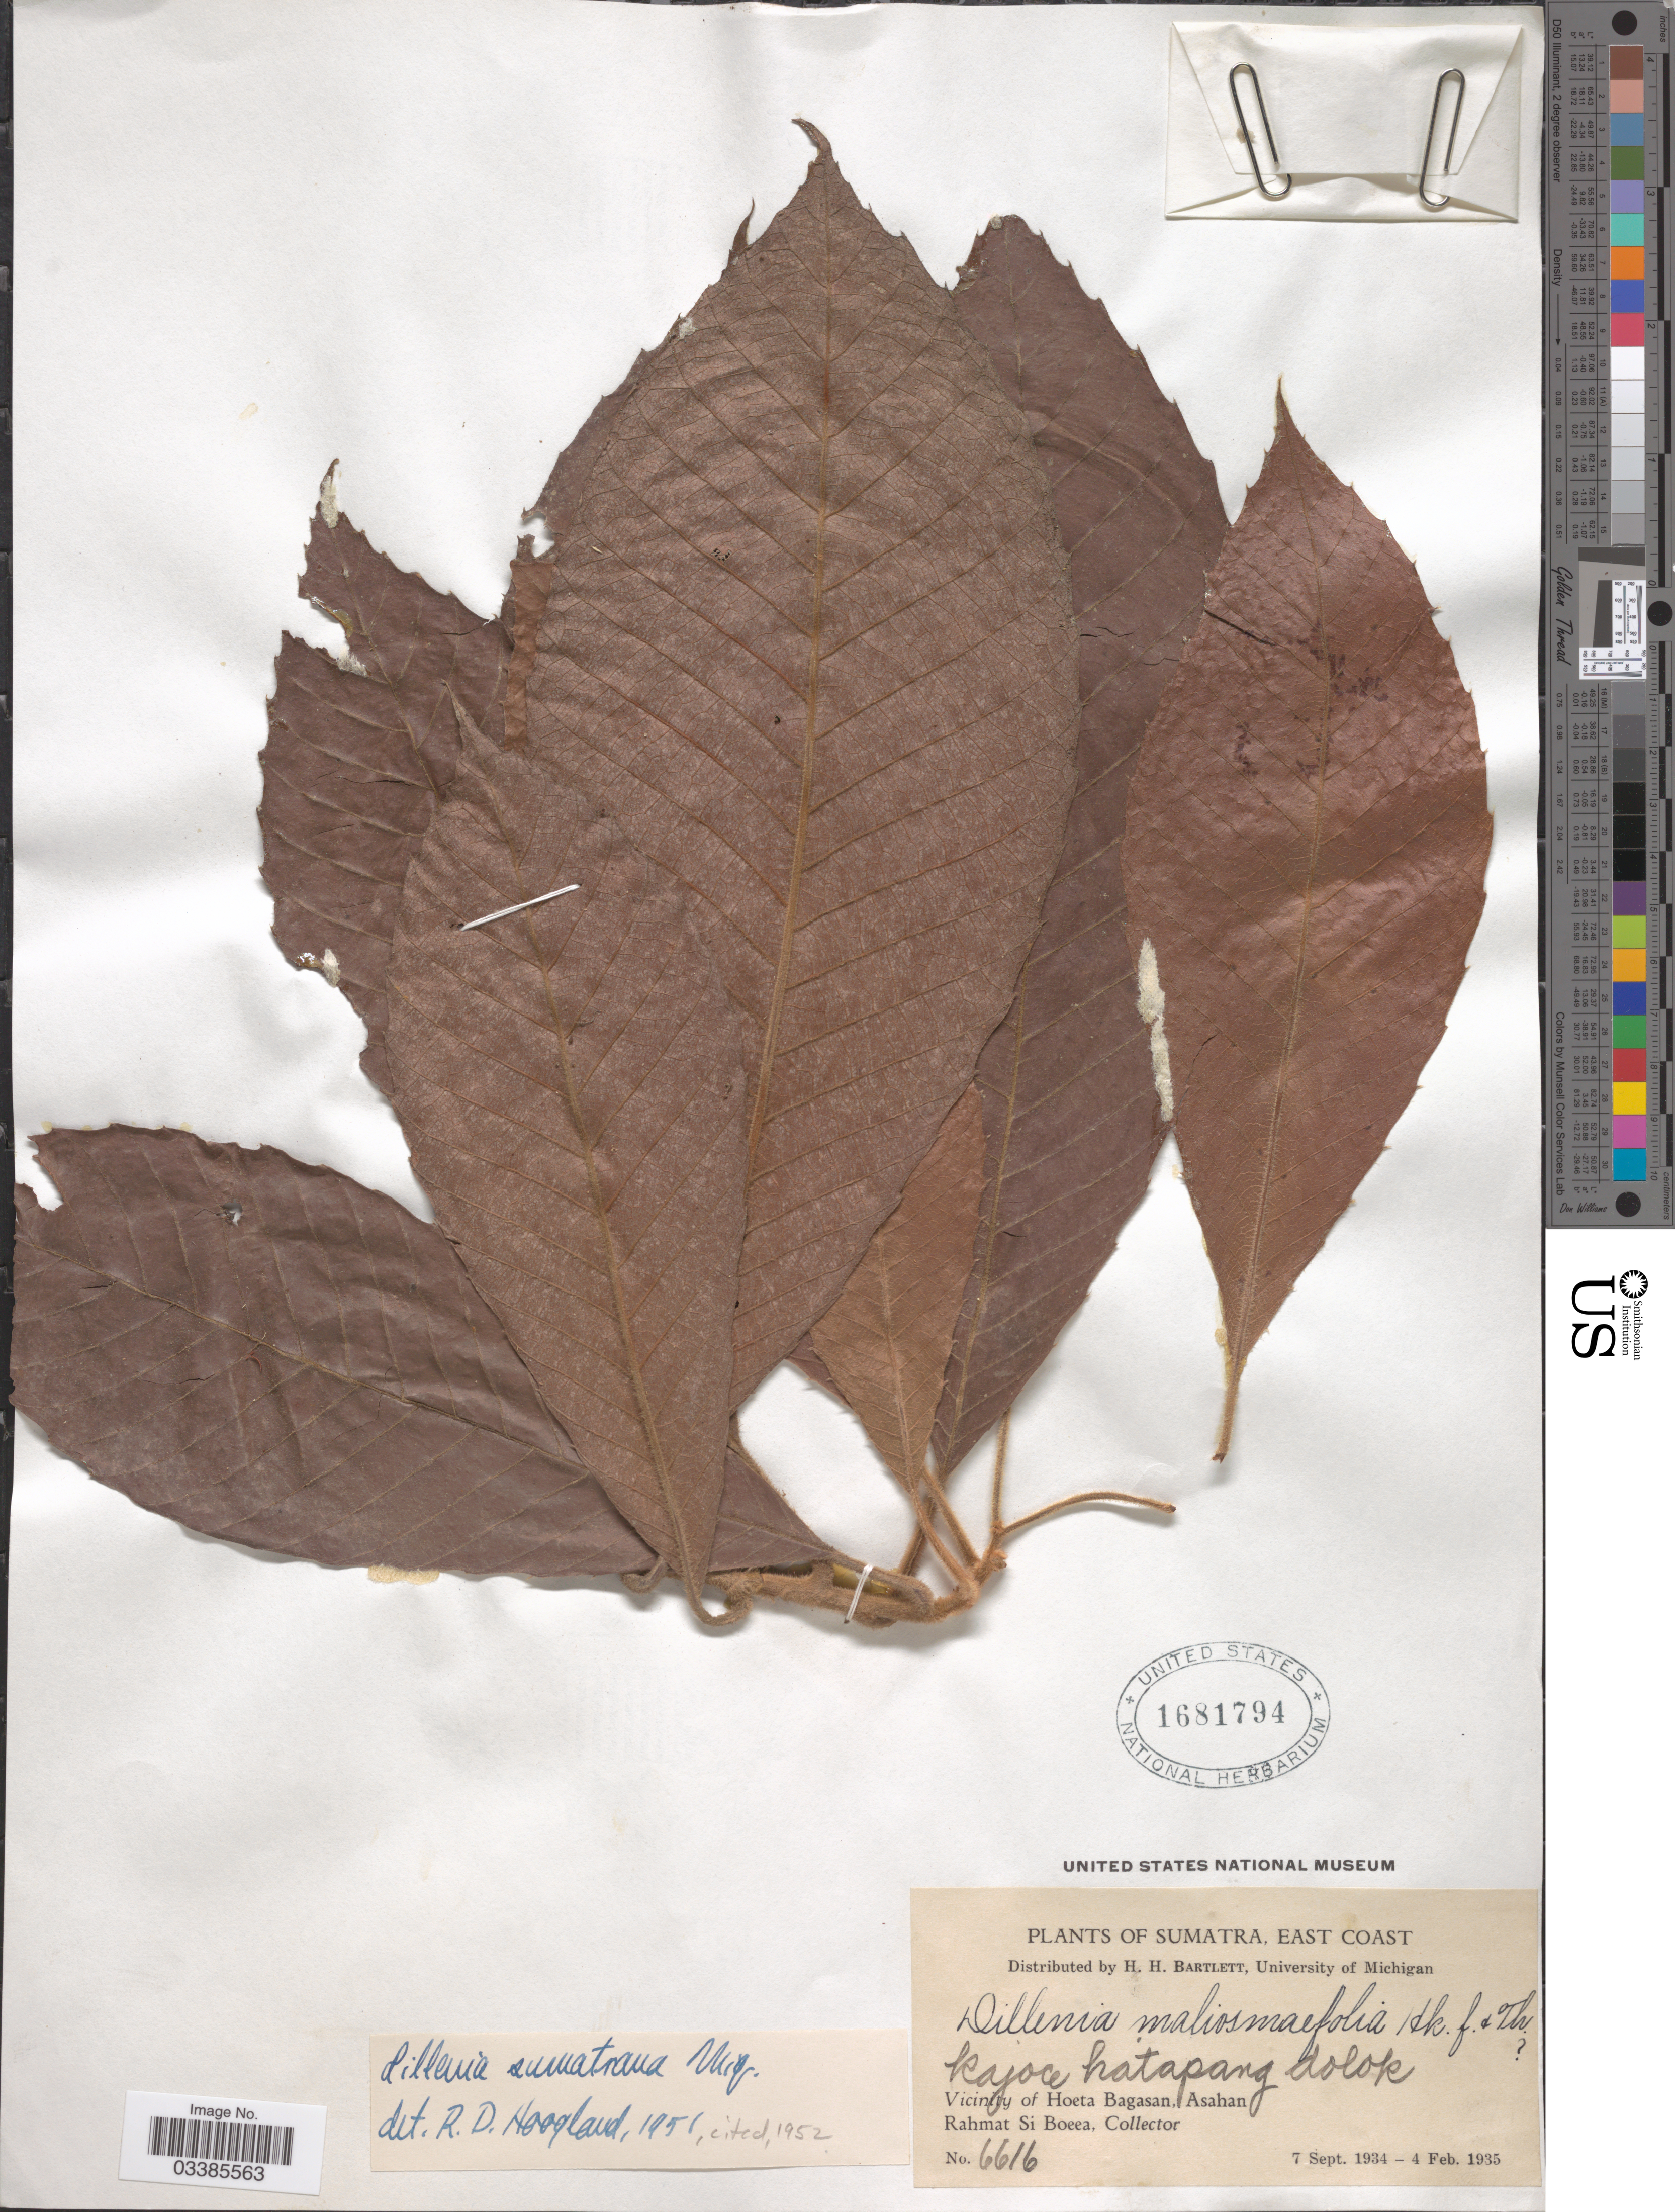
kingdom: Plantae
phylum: Tracheophyta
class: Magnoliopsida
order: Dilleniales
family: Dilleniaceae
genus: Dillenia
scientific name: Dillenia sumatrana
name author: Miq.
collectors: Rahmat Si Boeea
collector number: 6616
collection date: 1934-09-07/1935-02-04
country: Indonesia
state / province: Sumatra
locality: East Coast. Vicinity of Hoeta Bagasan, Asahan.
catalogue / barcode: US 1681794